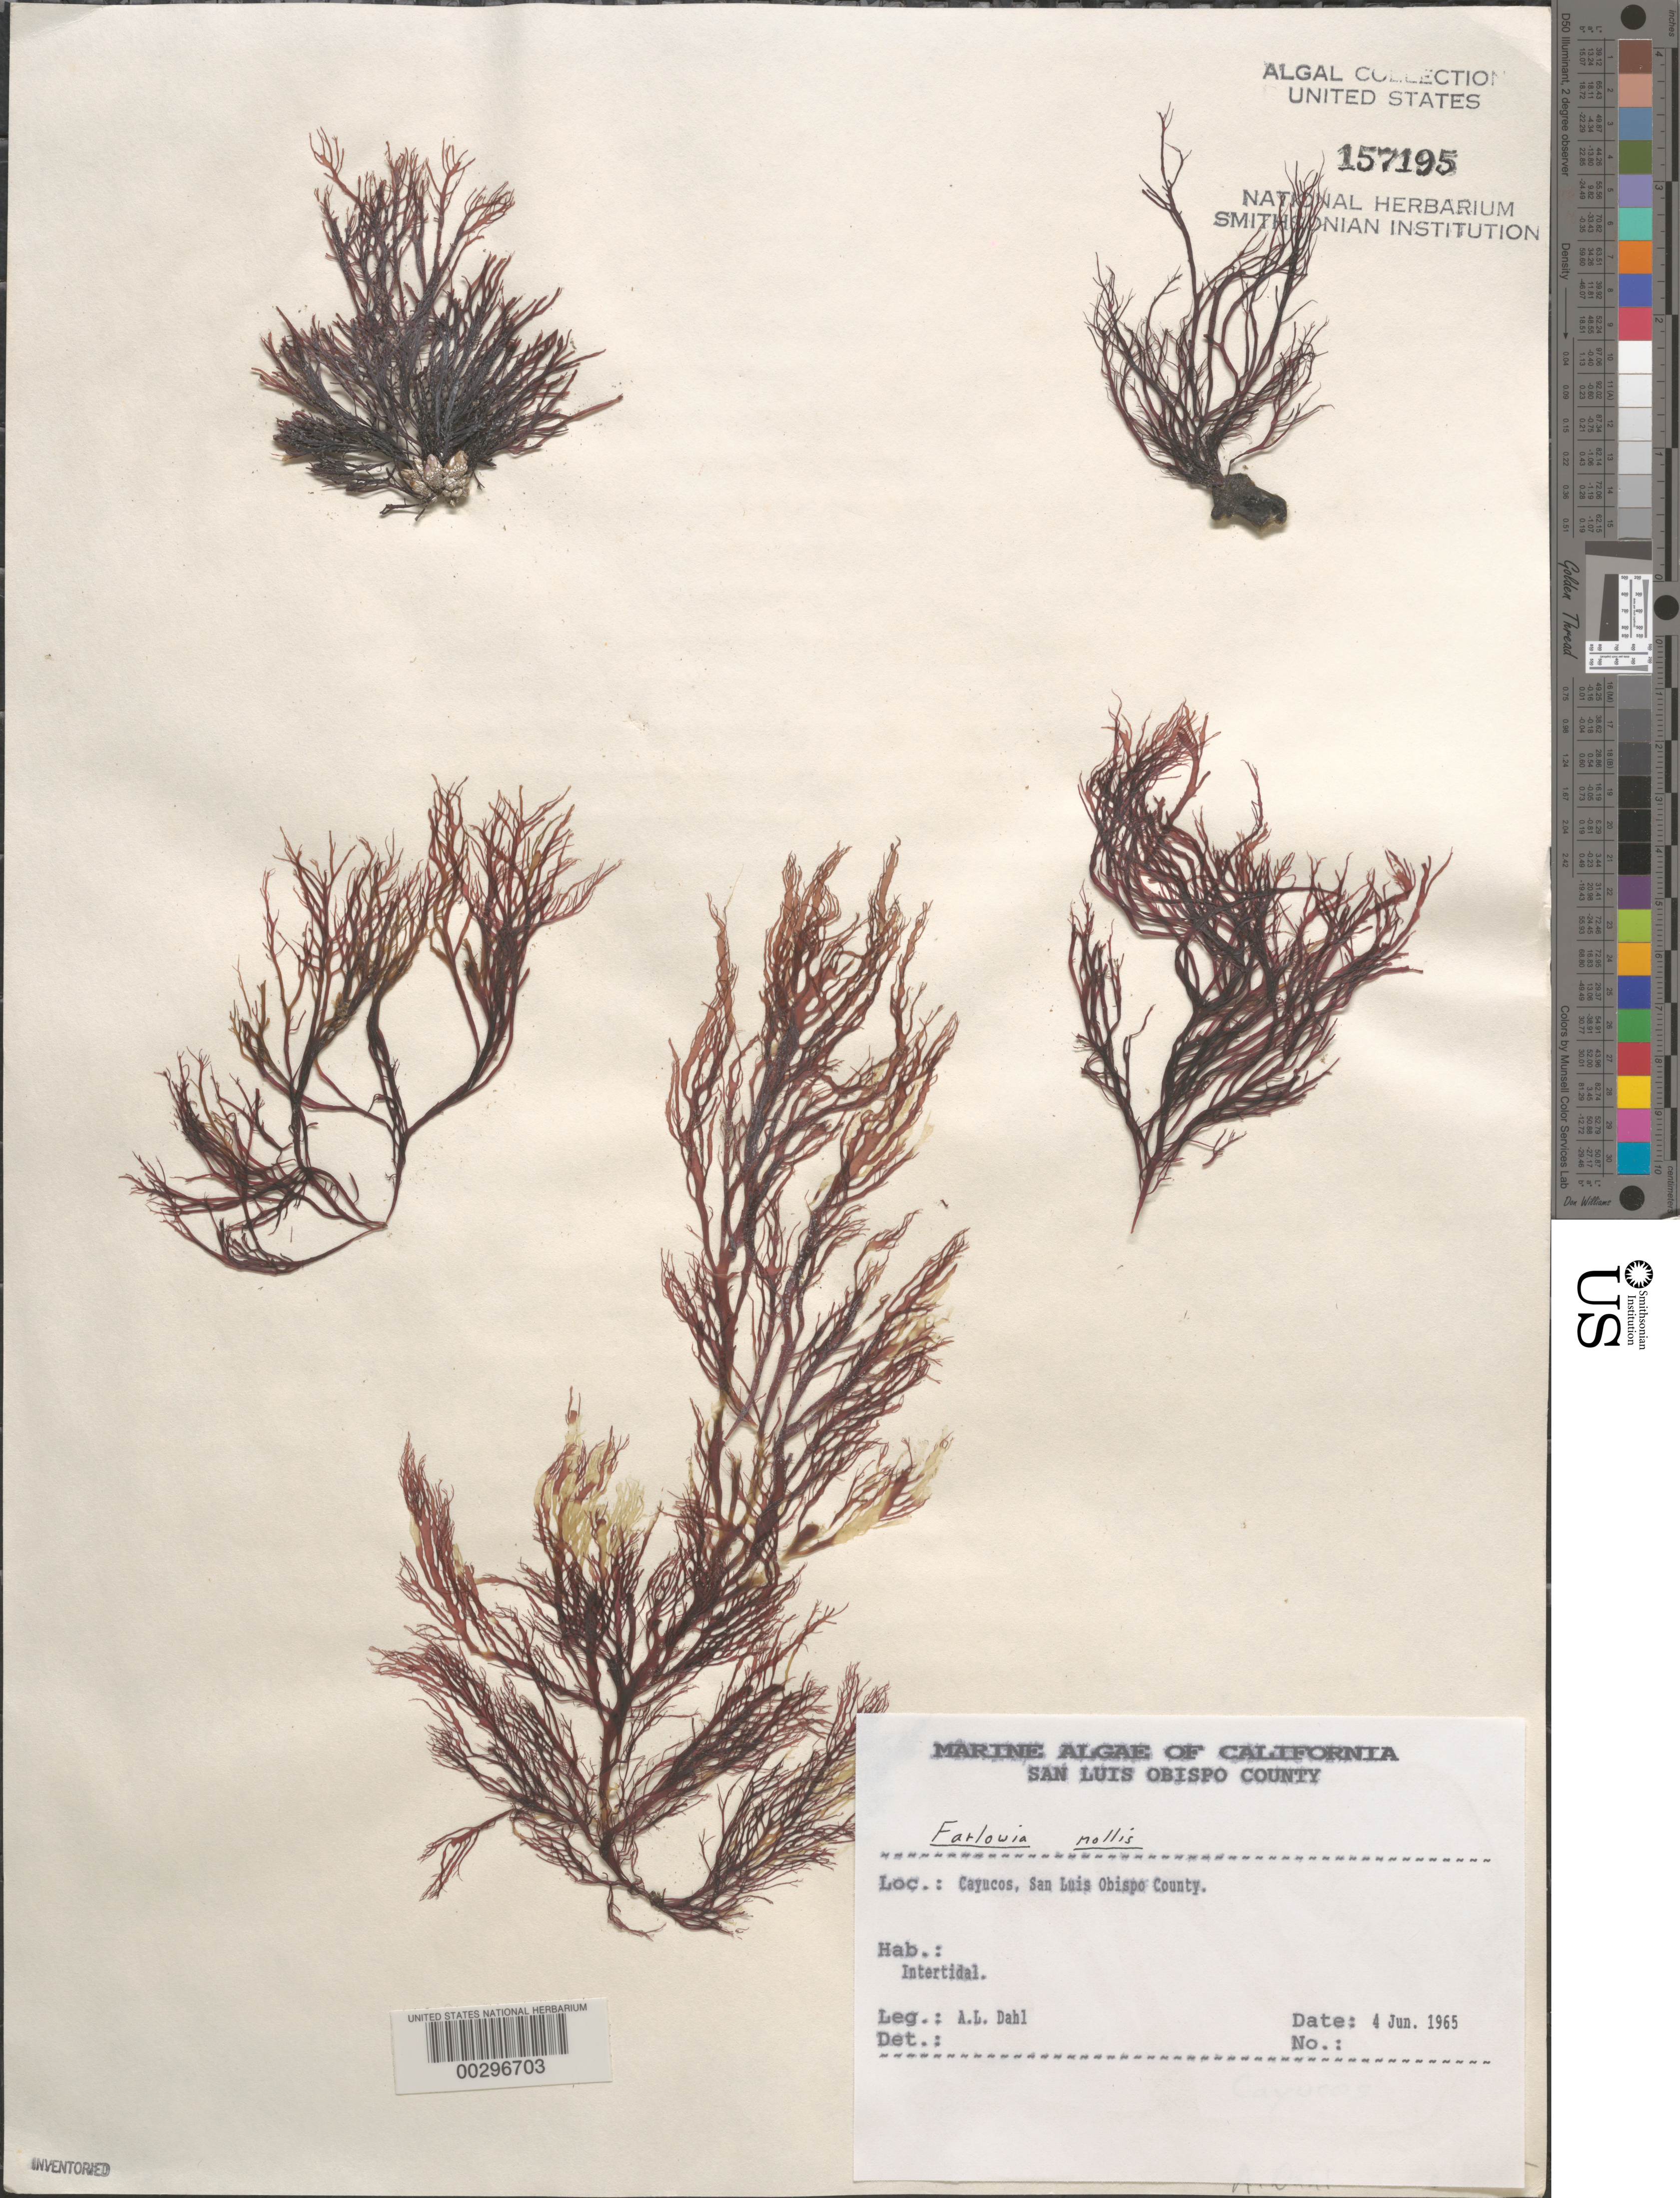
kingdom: Plantae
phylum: Rhodophyta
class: Florideophyceae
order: Gigartinales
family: Dumontiaceae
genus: Farlowia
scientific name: Farlowia mollis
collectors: A. Dahl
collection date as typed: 04 Jun 1965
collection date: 1965-06-04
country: United States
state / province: California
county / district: San Luis Obispo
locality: Cayucos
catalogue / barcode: US 157195